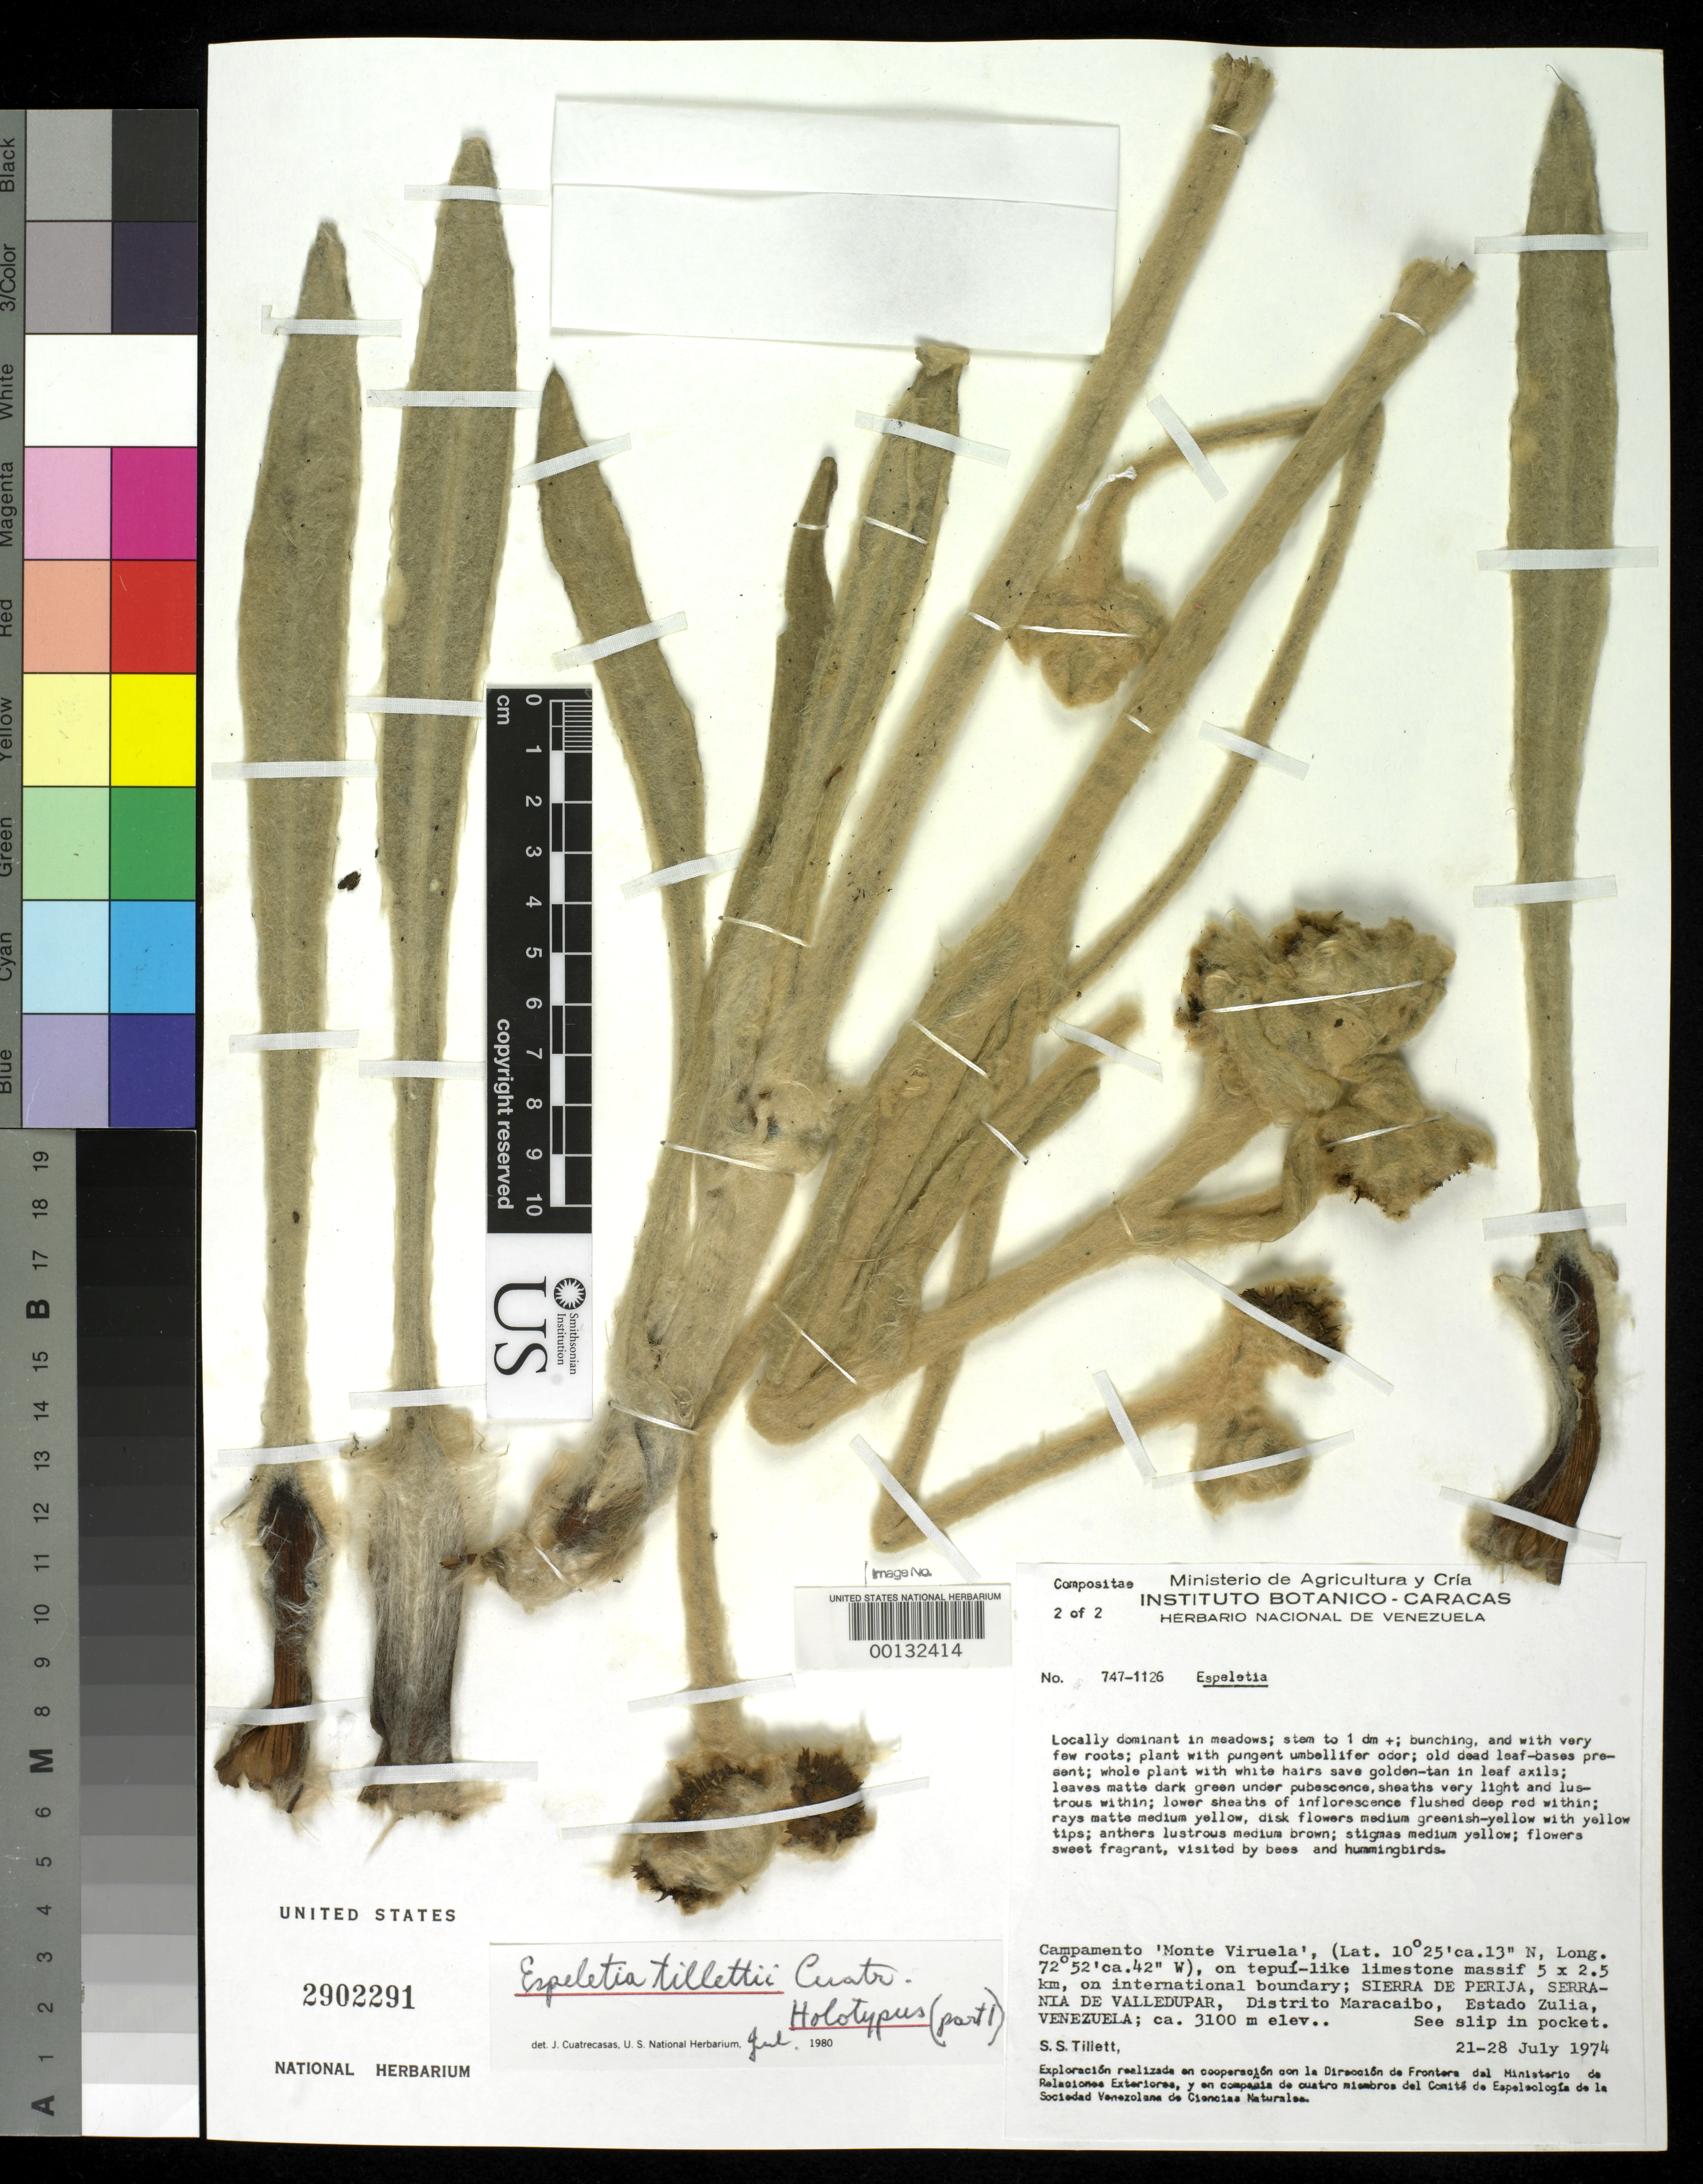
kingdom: Plantae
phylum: Tracheophyta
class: Magnoliopsida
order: Asterales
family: Asteraceae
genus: Espeletia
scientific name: Espeletia tillettii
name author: Cuatrec.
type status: Holotype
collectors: S. S. Tillett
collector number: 747-1126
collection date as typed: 21 Jul 1974 to 28 Jul 1974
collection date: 1974-07-21/1974-07-28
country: Venezuela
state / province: Zulia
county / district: Maracaibo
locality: Sierra de Perija, Serrania de Valledupar.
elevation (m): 3100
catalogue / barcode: US 2902291